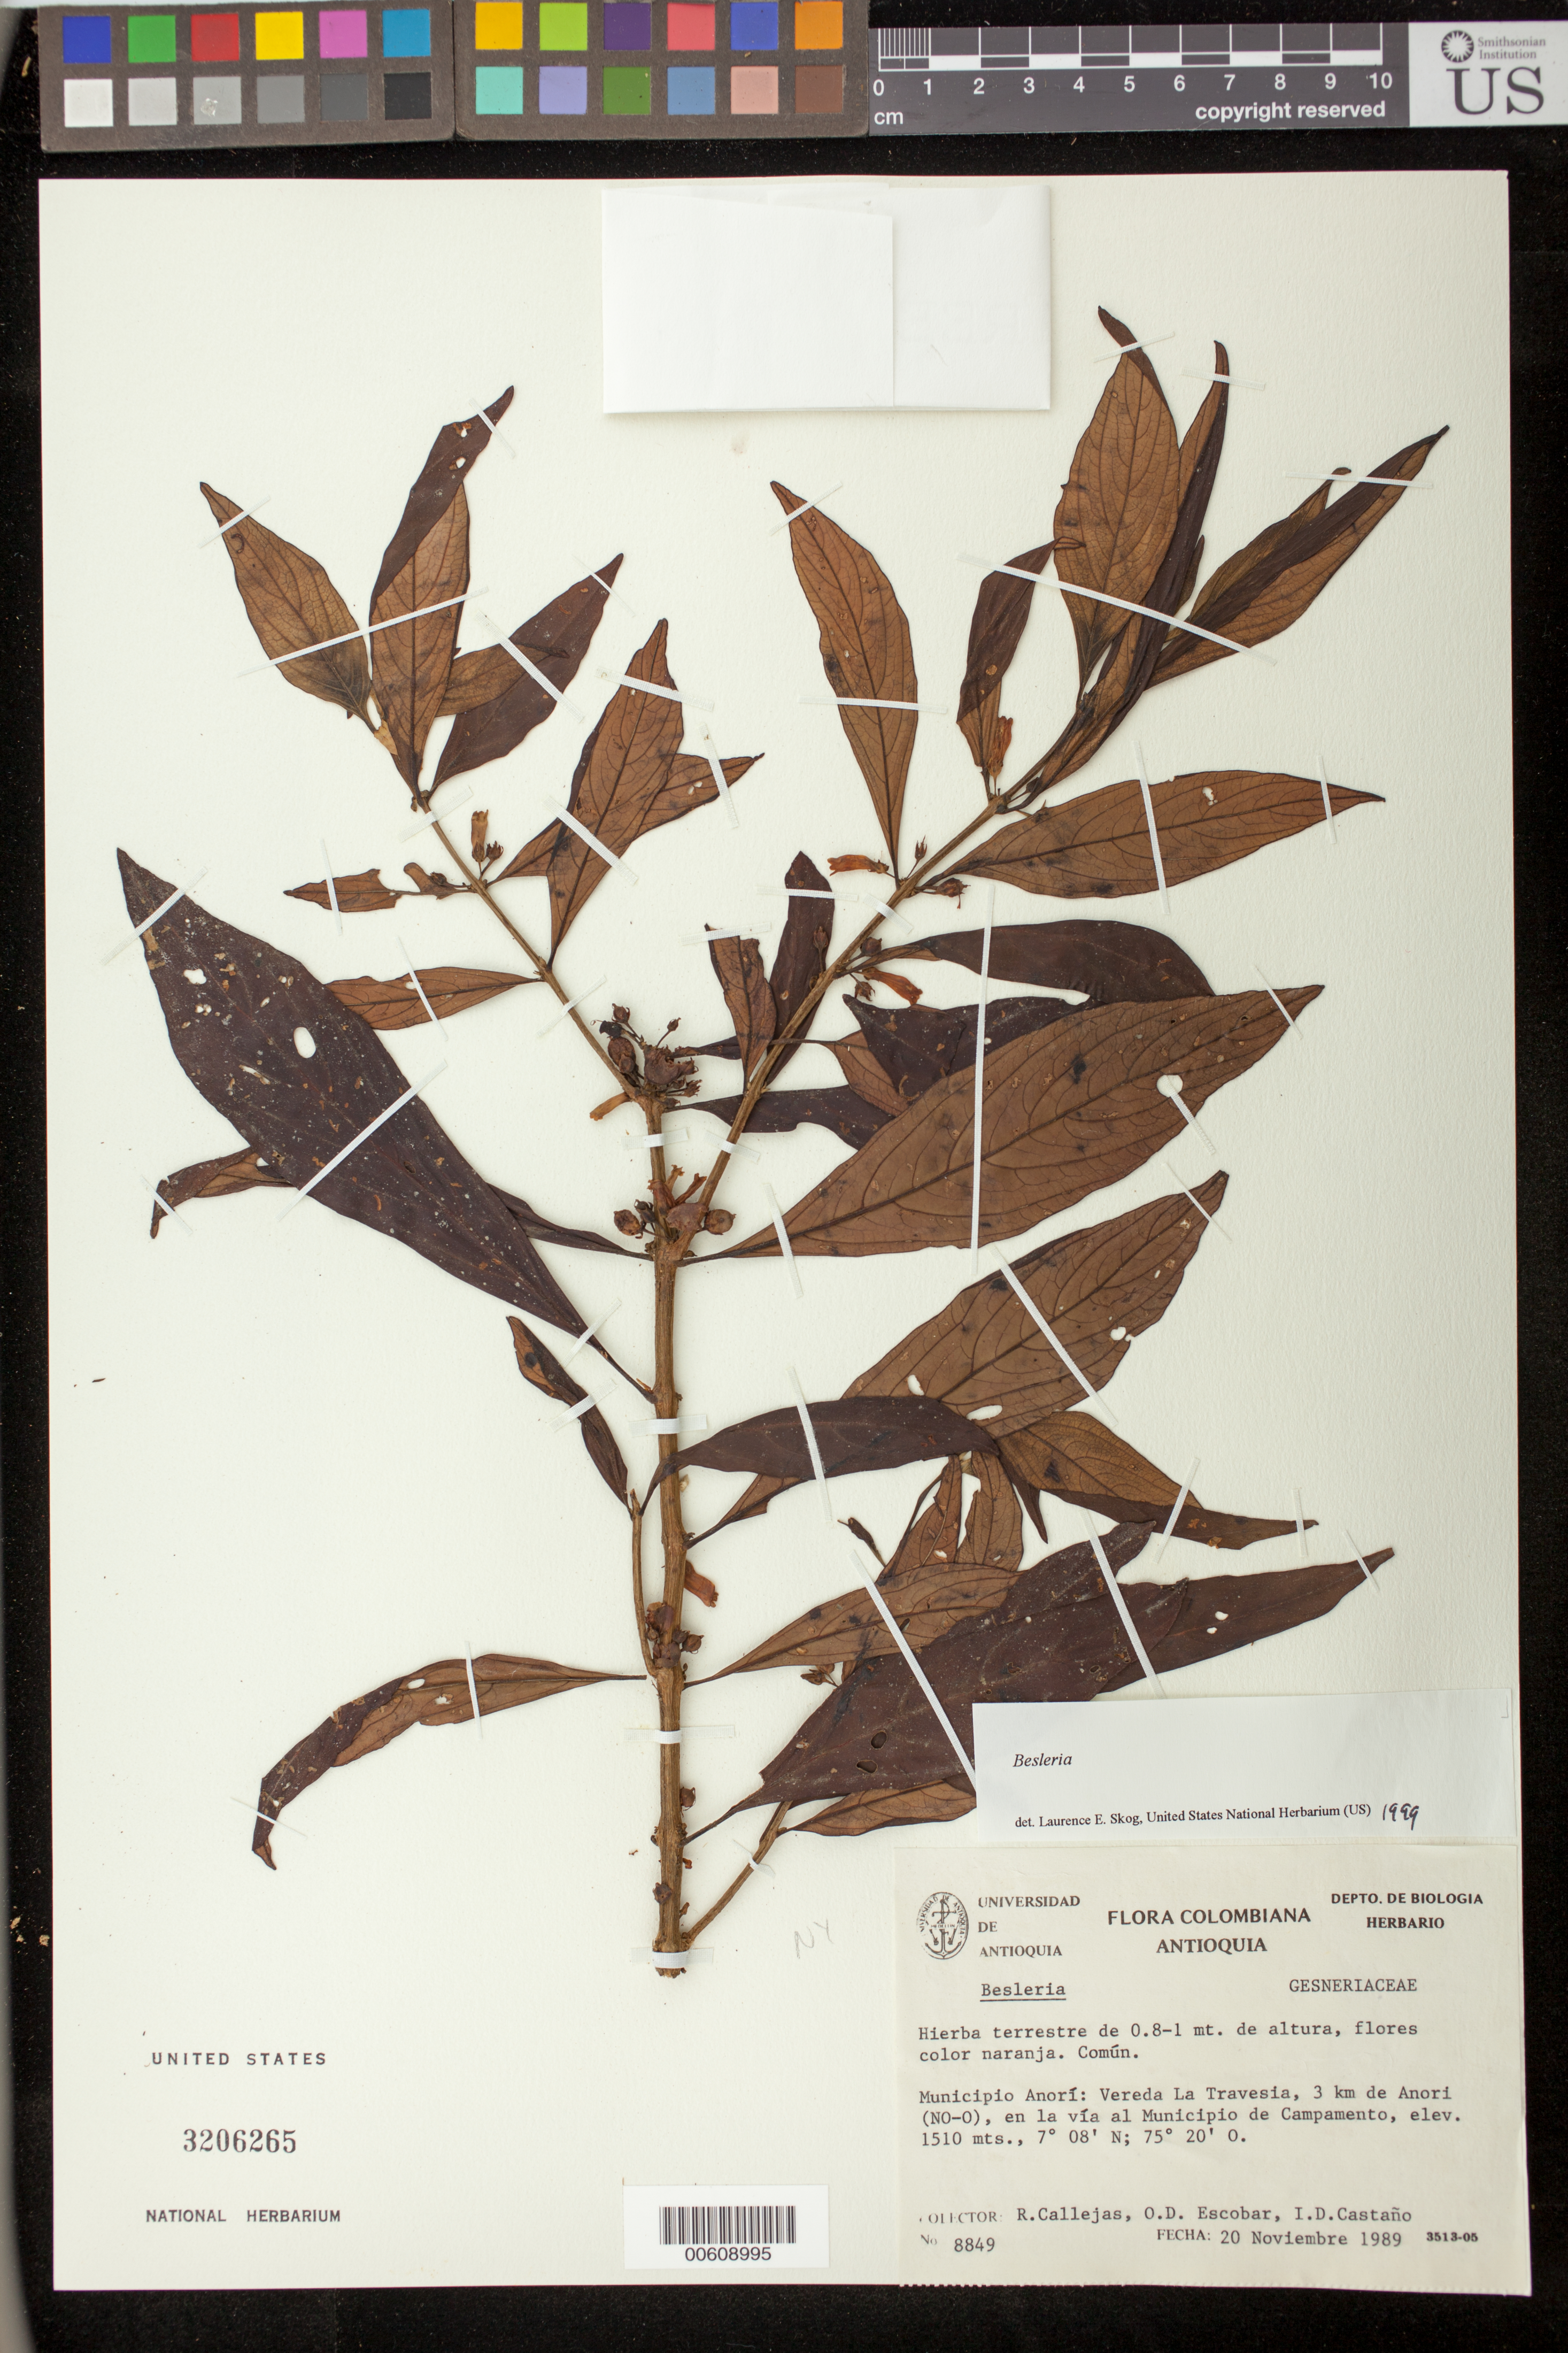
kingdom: Plantae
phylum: Tracheophyta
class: Magnoliopsida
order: Lamiales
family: Gesneriaceae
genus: Besleria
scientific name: Besleria sp.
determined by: Skog, Laurence E.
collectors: R. Callejas, O. D. Escobar & I. Castaño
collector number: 8849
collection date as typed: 20 Nov 1989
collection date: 1989-11-20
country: Colombia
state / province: Antioquia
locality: Mpio. Anorí: Vereda La Travesia, 3 km de Anori (NO-O), en la vía al Mpio. de Campamento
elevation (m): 1510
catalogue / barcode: US 3206265